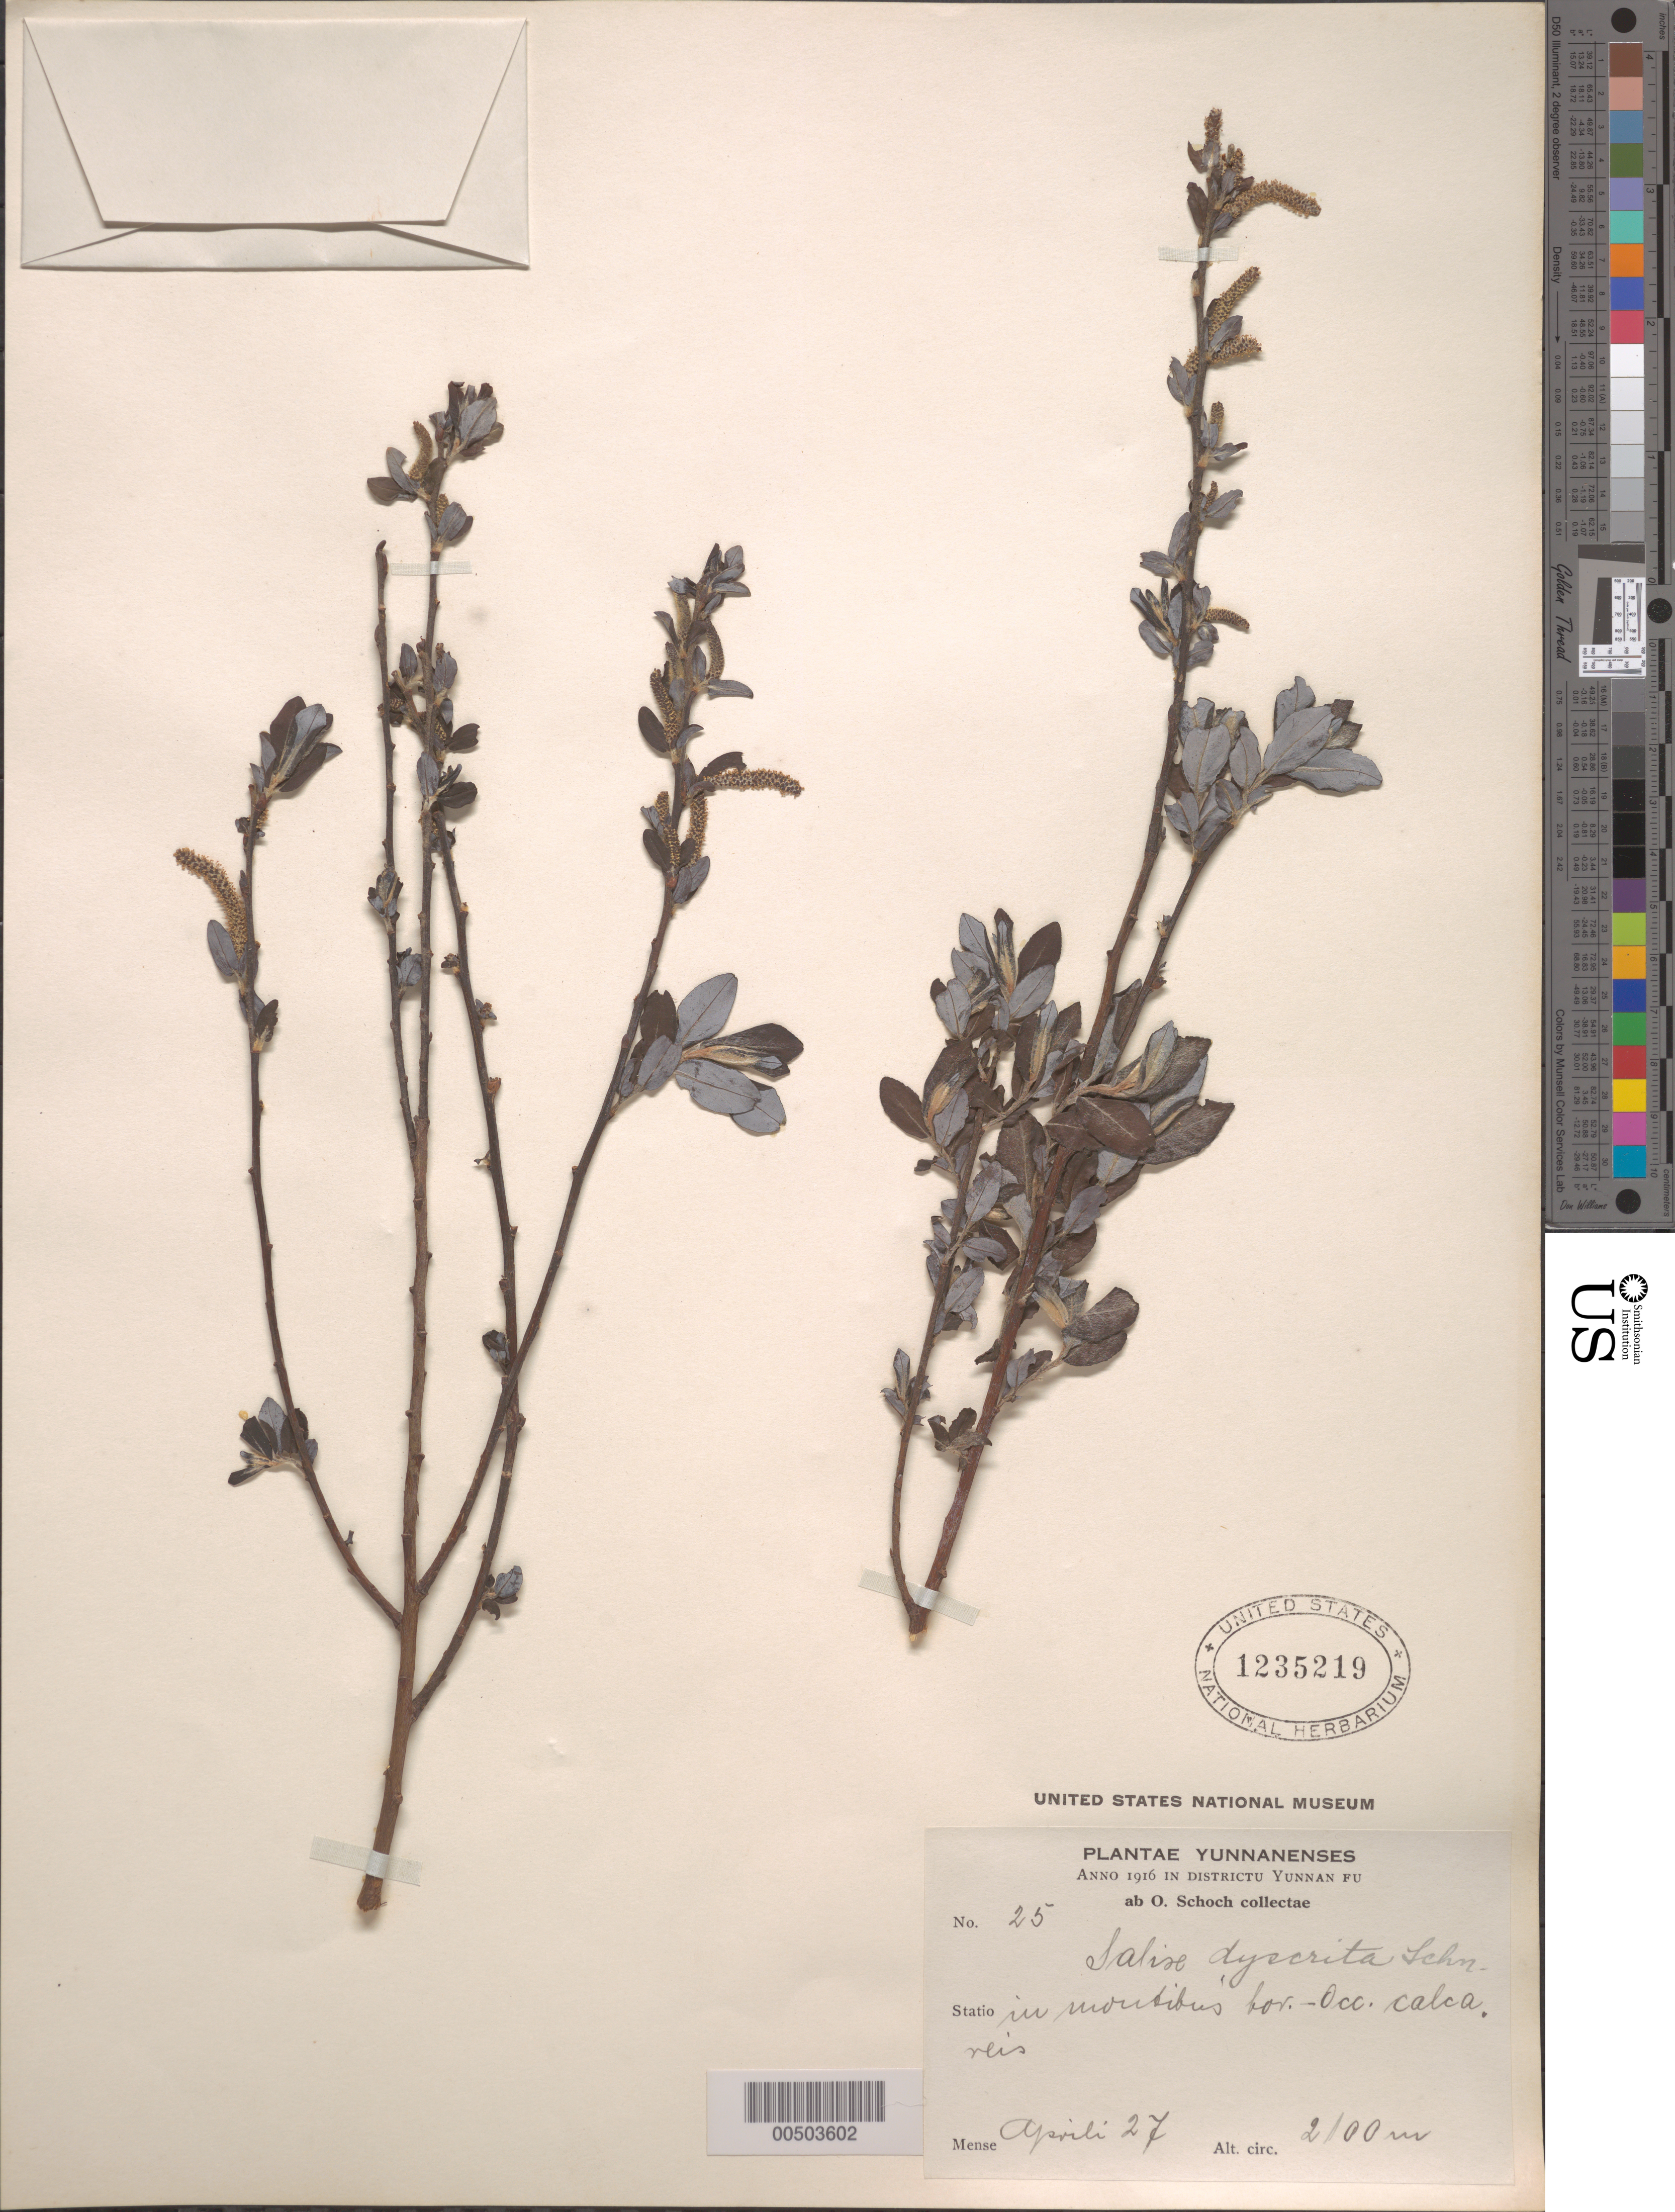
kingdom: Plantae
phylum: Tracheophyta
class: Magnoliopsida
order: Malpighiales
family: Salicaceae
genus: Salix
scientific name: Salix dyscrita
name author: C.K. Schneid. in Sarg.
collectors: O. Schoch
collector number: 25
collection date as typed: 27 Apr 1916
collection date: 1916-04-27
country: China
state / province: Yunnan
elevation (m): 2100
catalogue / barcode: US 1235219